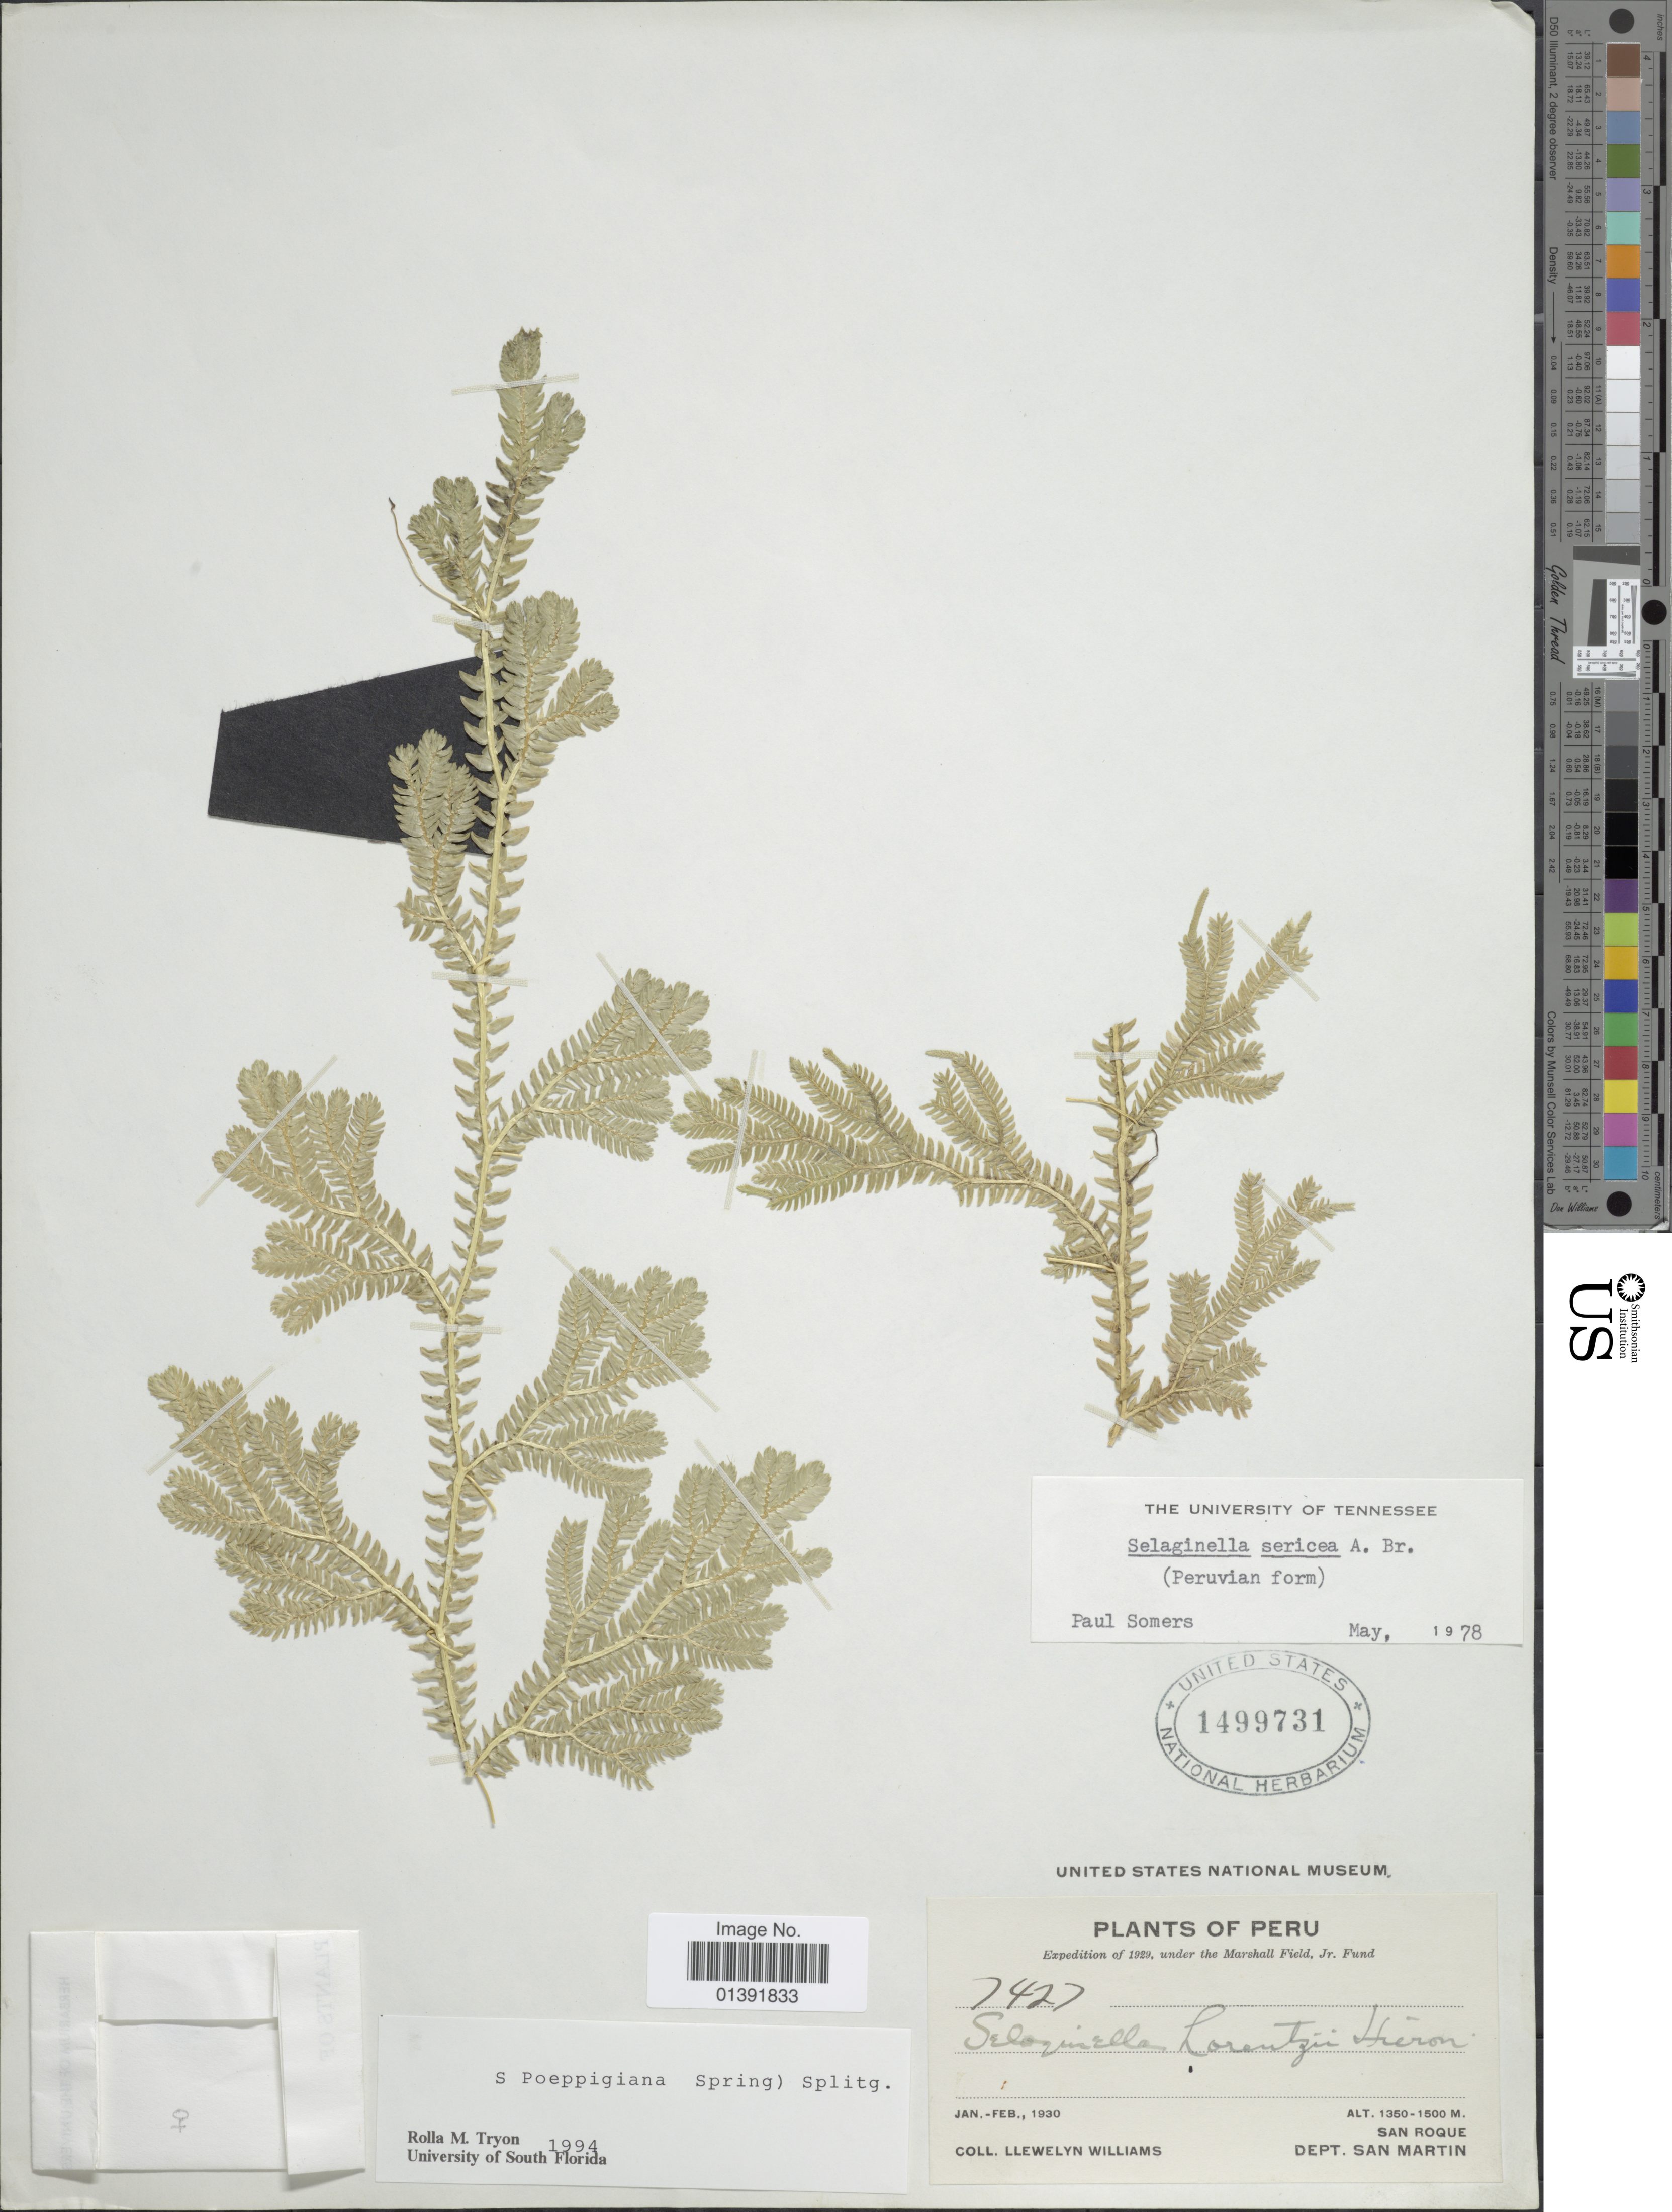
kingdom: Plantae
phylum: Tracheophyta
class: Lycopodiopsida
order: Selaginellales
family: Selaginellaceae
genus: Selaginella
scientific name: Selaginella silvestris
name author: Aspl.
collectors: Ll. Williams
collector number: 7427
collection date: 1930-01/1930-02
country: Peru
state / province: San Martín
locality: San Roque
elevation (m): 1350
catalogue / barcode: US 1499731